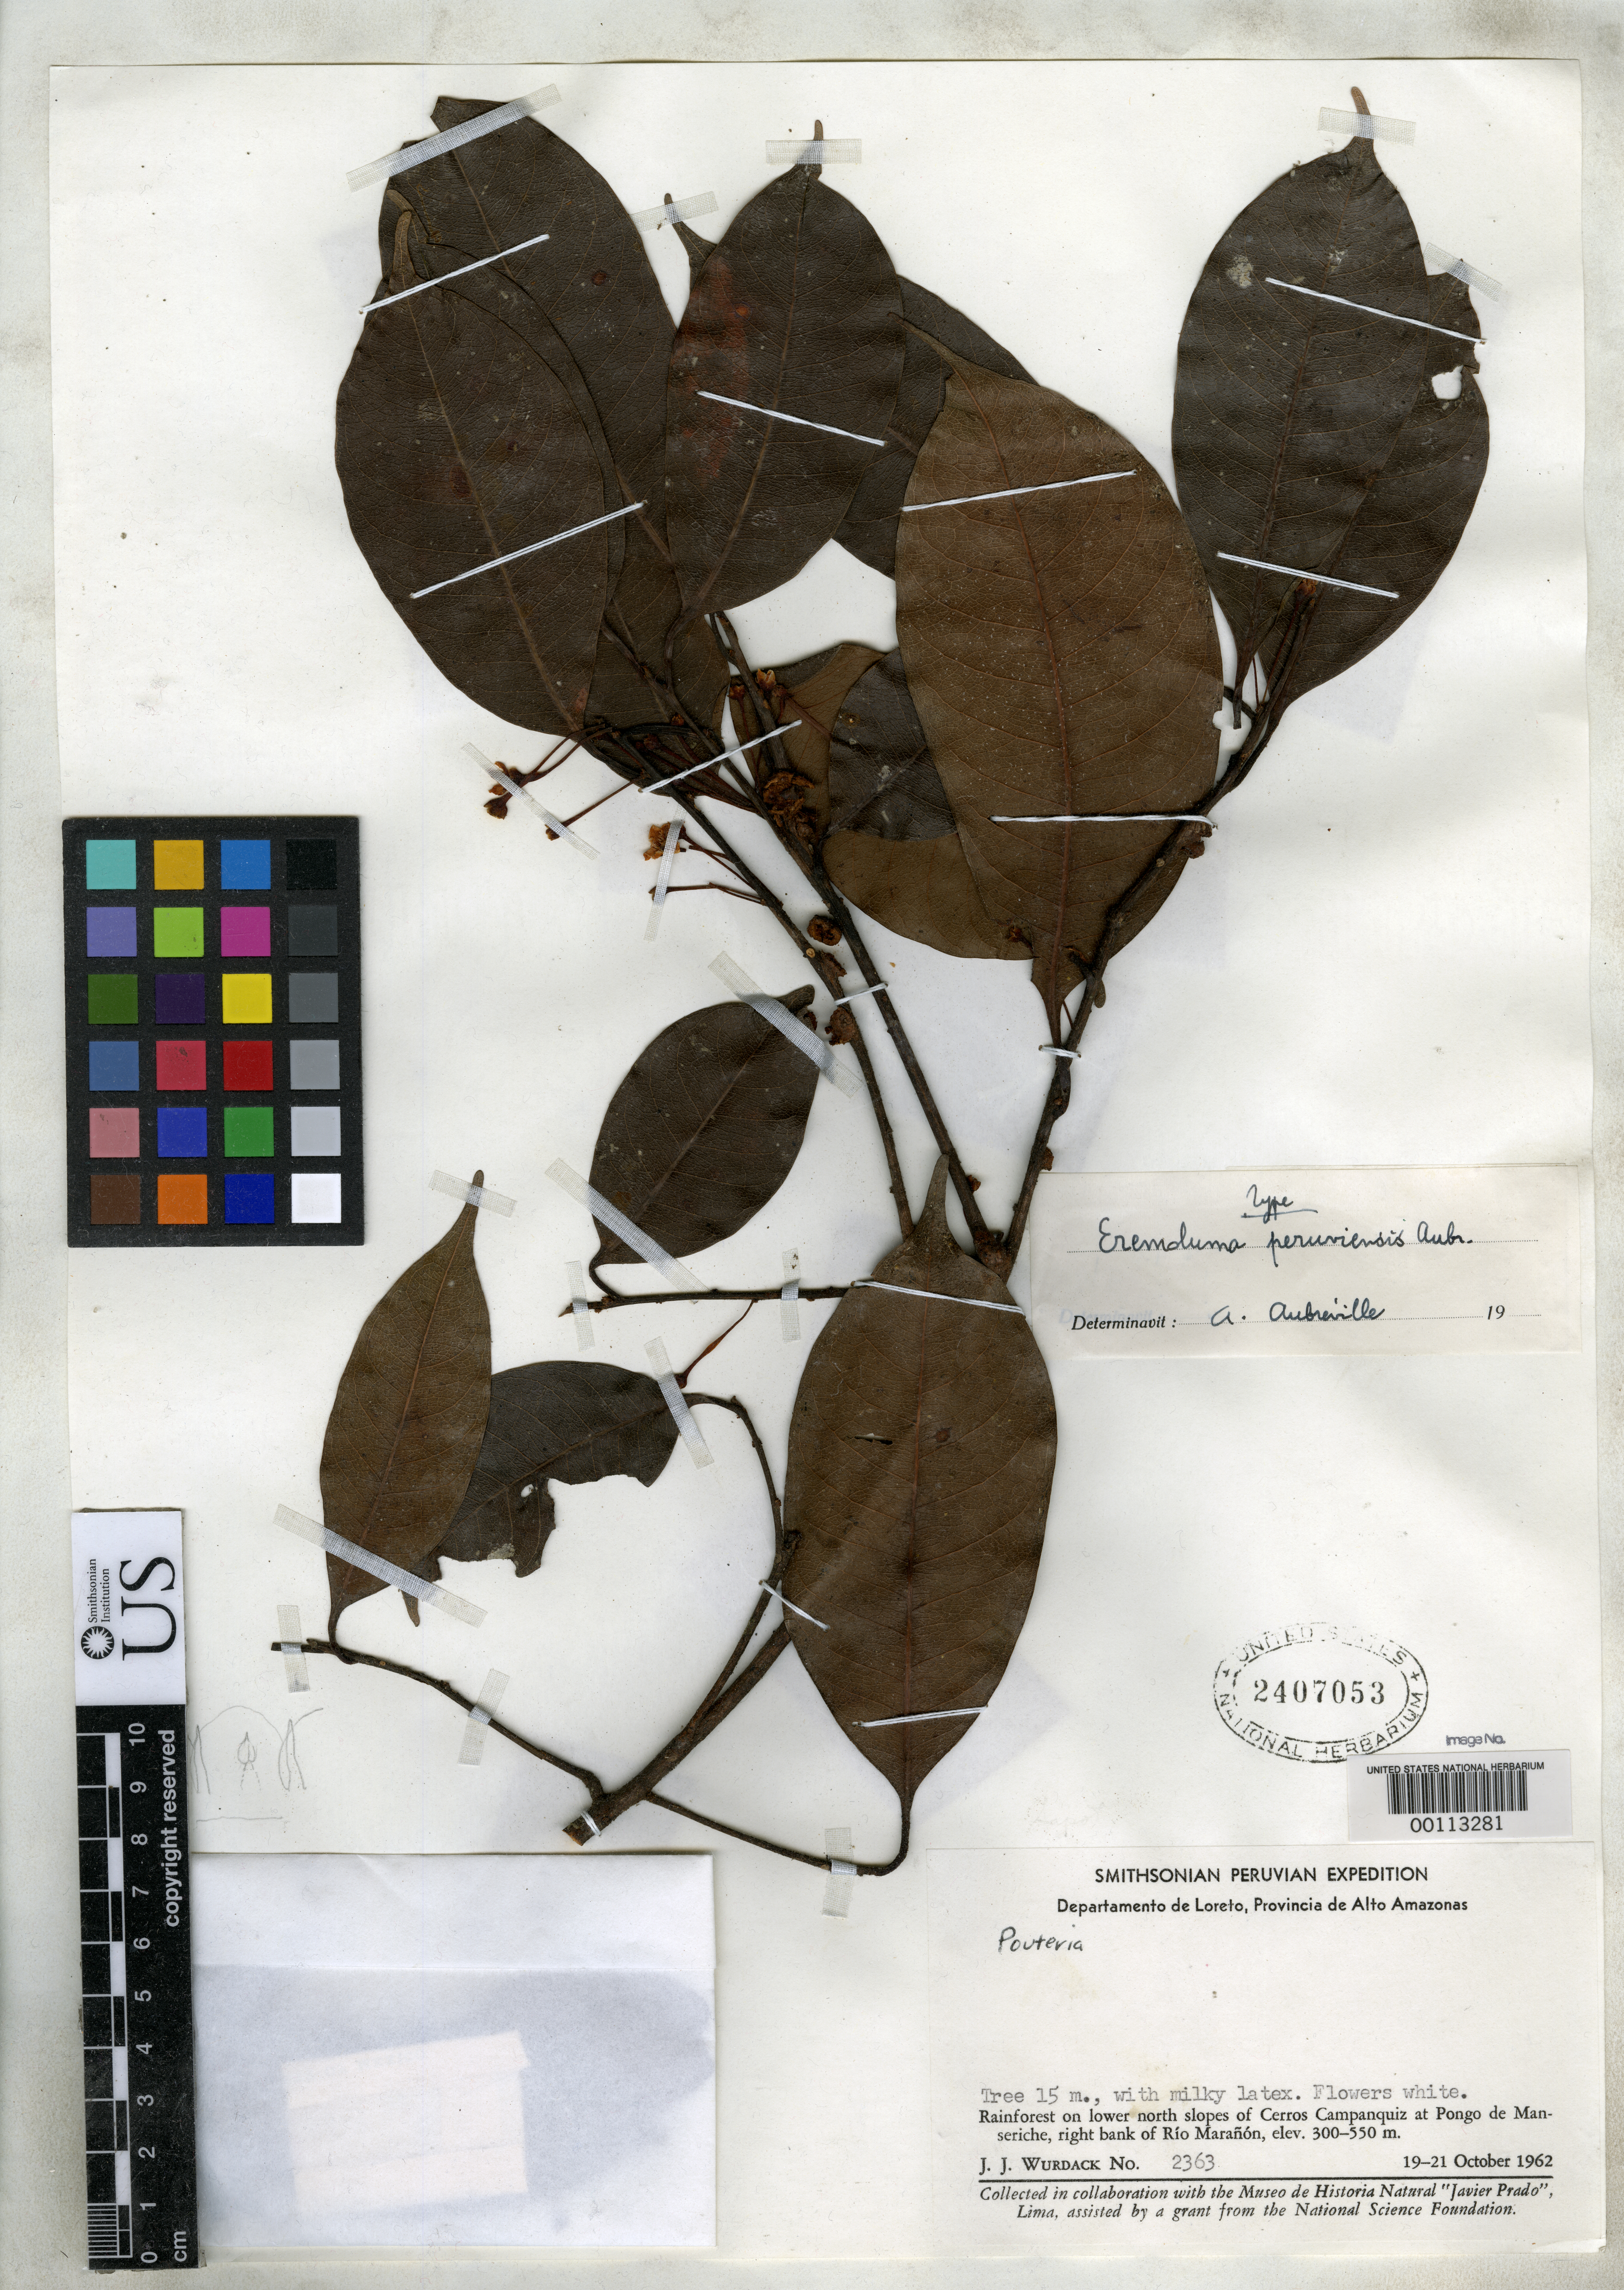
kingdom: Plantae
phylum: Tracheophyta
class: Magnoliopsida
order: Ericales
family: Sapotaceae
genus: Eremoluma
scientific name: Eremoluma peruviensis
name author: Aubrév.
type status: Holotype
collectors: J. J. Wurdack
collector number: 2363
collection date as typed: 19 Oct 1962 to 21 Oct 1962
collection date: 1962-10-19/1962-10-21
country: Peru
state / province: Loreto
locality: Pongo de Manseriche, Rio Maranon.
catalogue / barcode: US 2407053